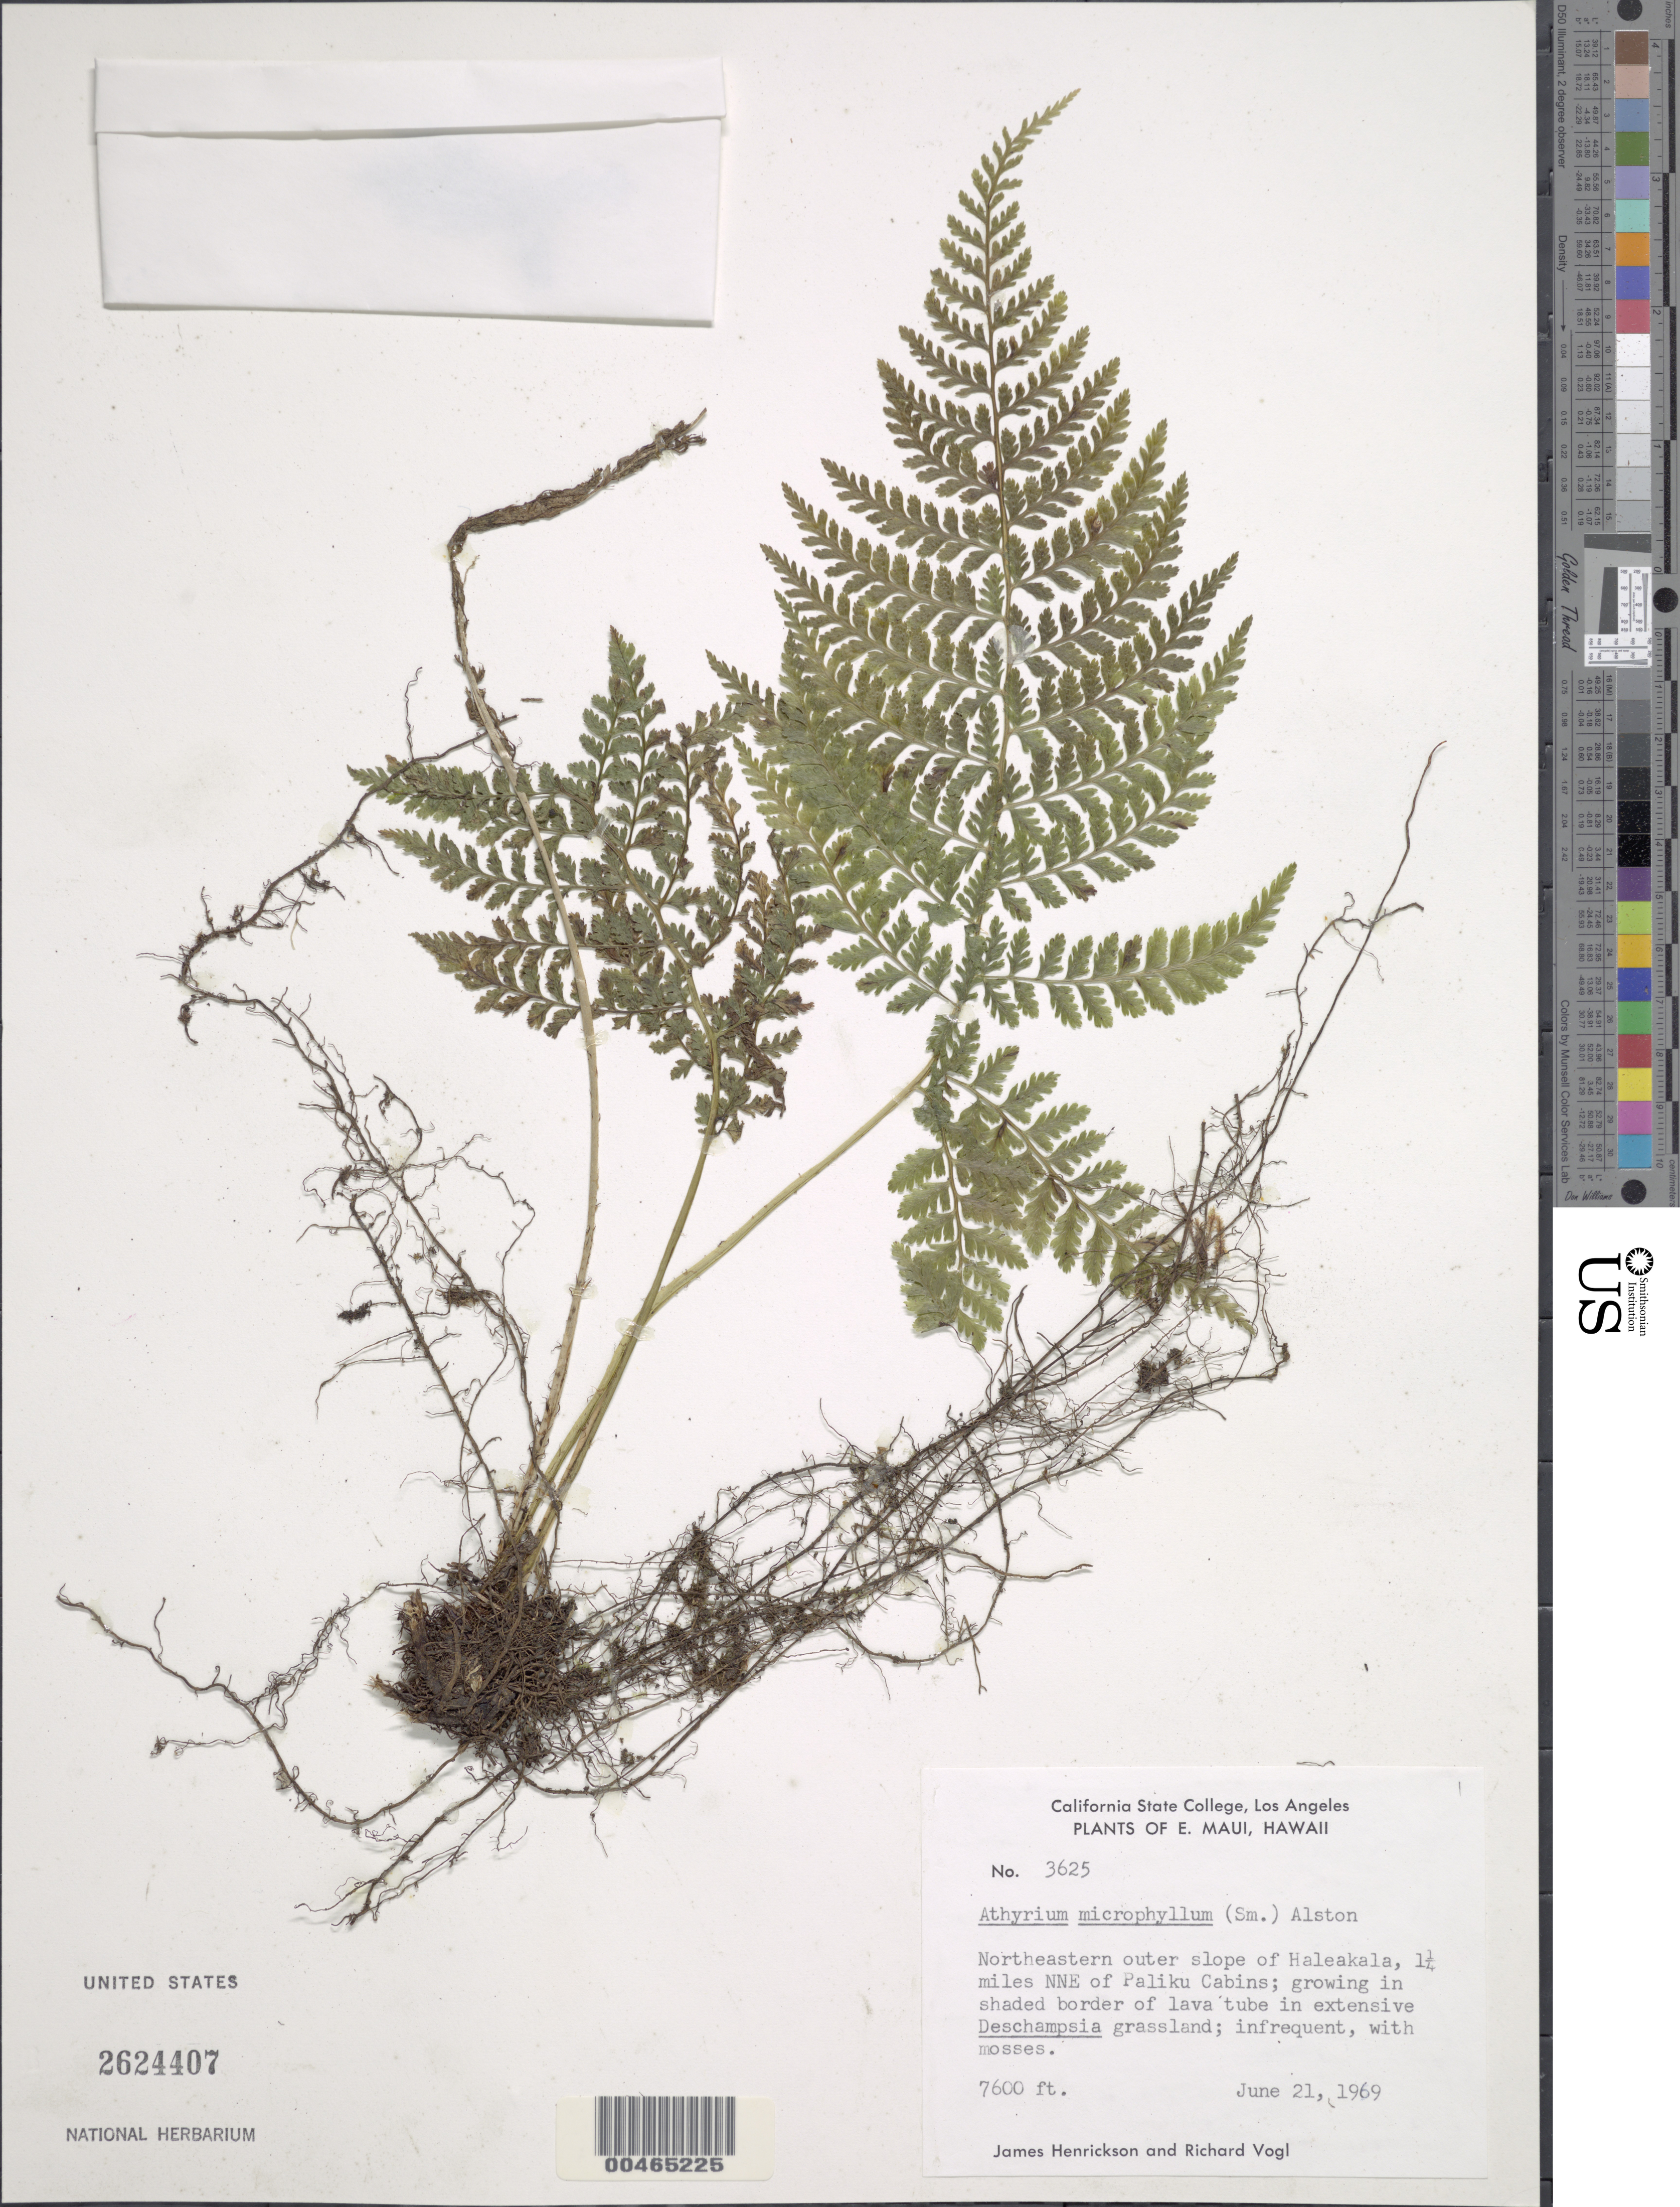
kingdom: Plantae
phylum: Tracheophyta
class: Polypodiopsida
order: Polypodiales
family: Athyriaceae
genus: Athyrium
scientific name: Athyrium microphyllum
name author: (Sm.) Alston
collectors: J. S. Henrickson & R. Vogl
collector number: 3625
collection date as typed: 21 Jun 1969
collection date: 1969-06-21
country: United States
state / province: Hawaii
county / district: Maui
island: Maui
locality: NE outer slope of Haleakala, 1 1/4 mi NNE of Paliku Cabins, E Maui, Maui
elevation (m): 2316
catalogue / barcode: US 2624407